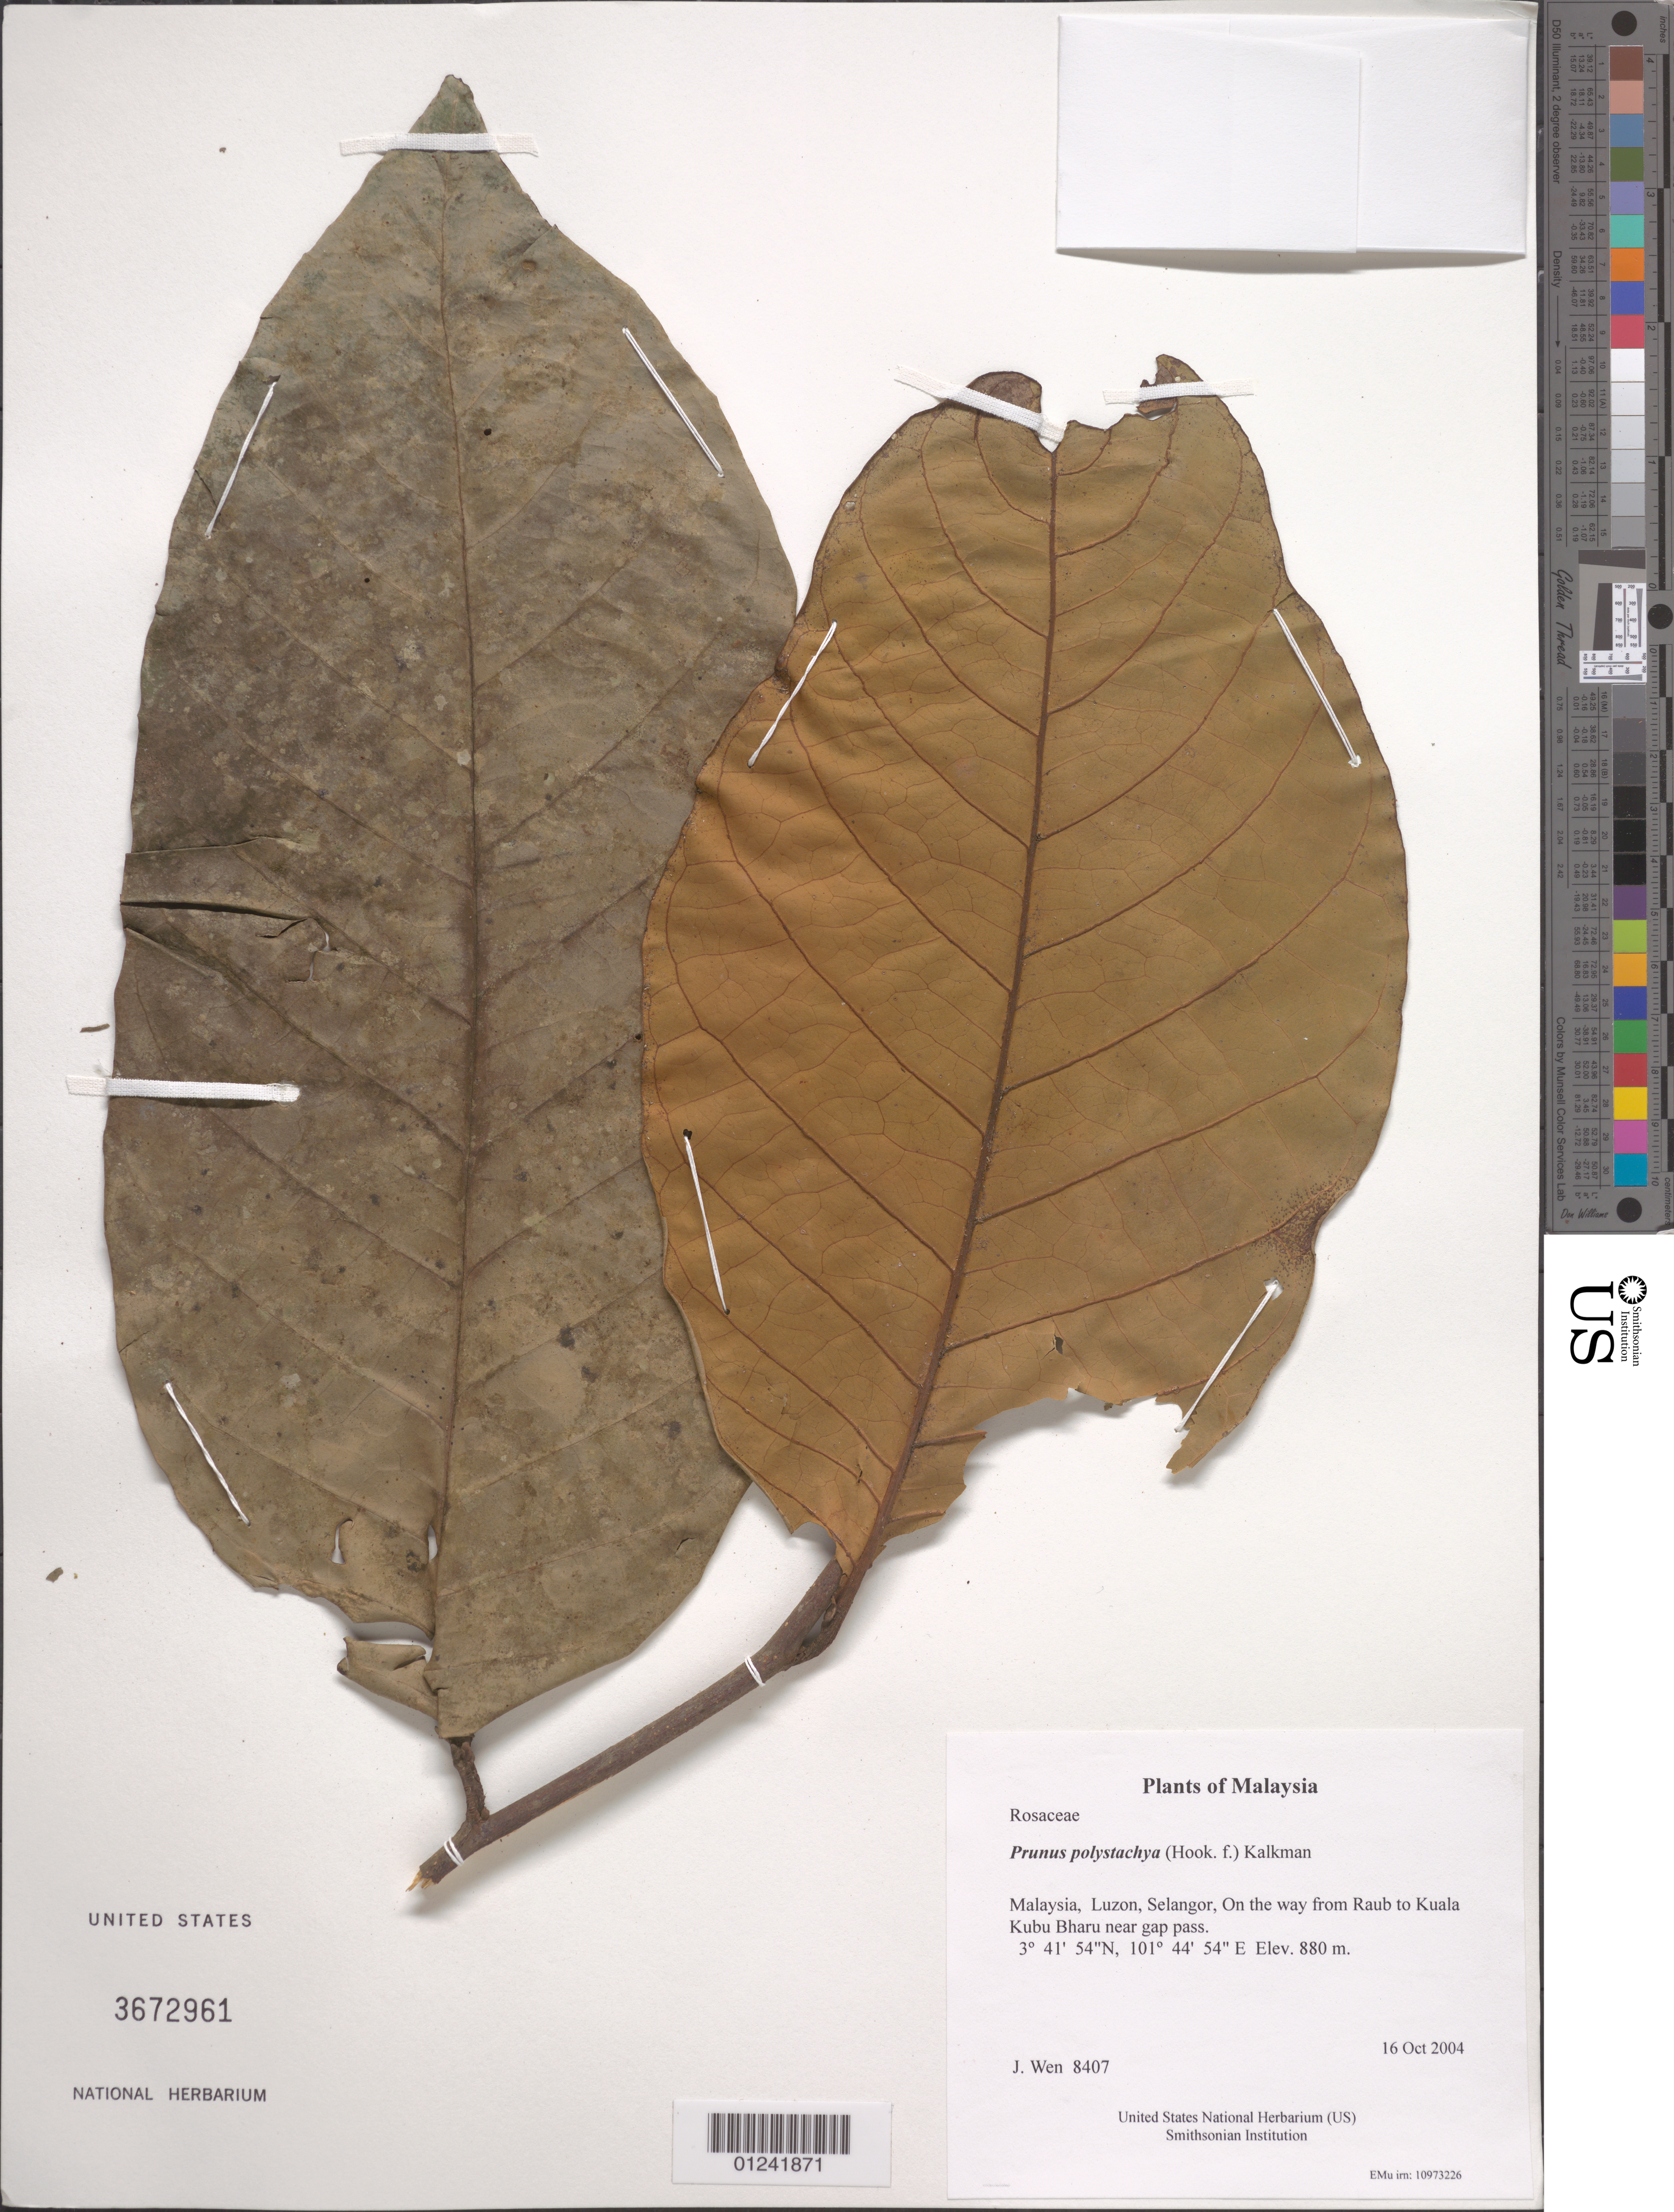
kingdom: Plantae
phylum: Tracheophyta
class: Magnoliopsida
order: Rosales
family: Rosaceae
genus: Prunus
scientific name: Prunus polystachya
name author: (Hook. f.) Kalkman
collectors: J. Wen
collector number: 8407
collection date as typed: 16 Oct 2004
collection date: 2004-10-16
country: Malaysia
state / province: Selangor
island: Luzon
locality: On the way from Raub to Kuala Kubu Bharu near gap pass.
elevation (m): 880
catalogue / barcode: US 3672961